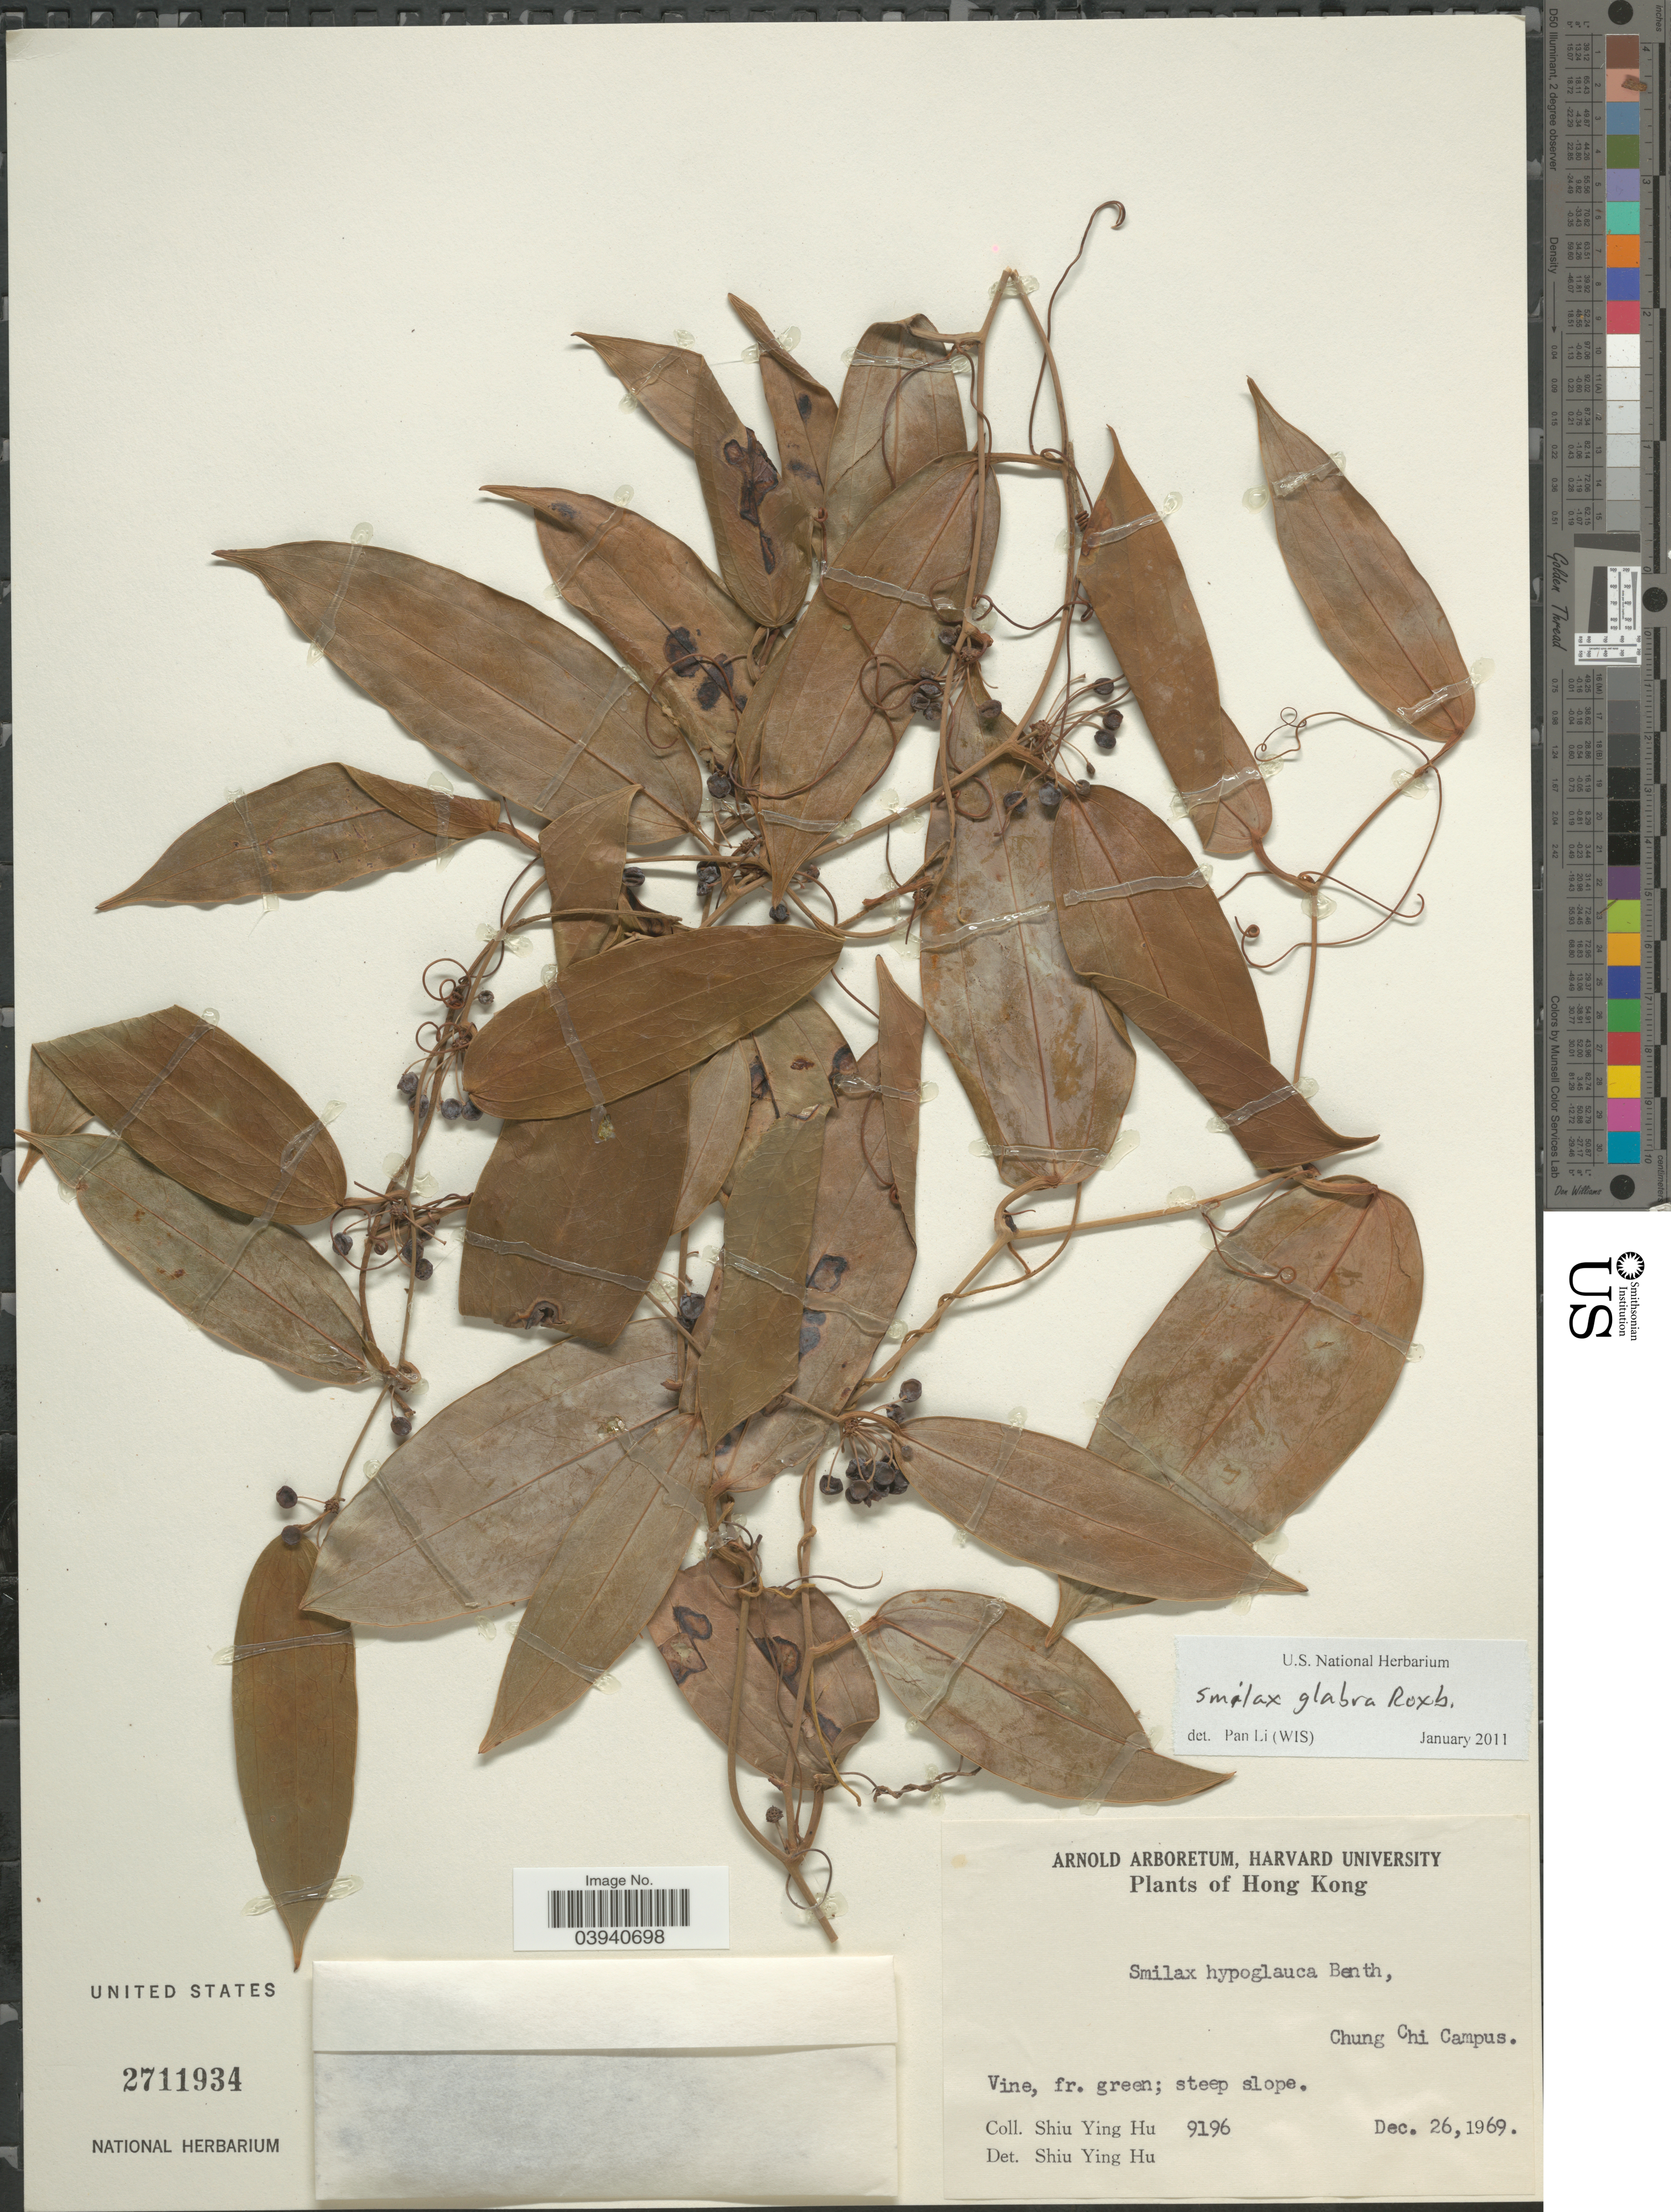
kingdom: Plantae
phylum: Tracheophyta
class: Liliopsida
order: Liliales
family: Smilacaceae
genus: Smilax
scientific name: Smilax glabra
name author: Roxb.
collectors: S. Y. Hu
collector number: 9196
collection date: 1969-12-26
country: China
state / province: Hong Kong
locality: Chung Chi Campus.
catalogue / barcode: US 2711934